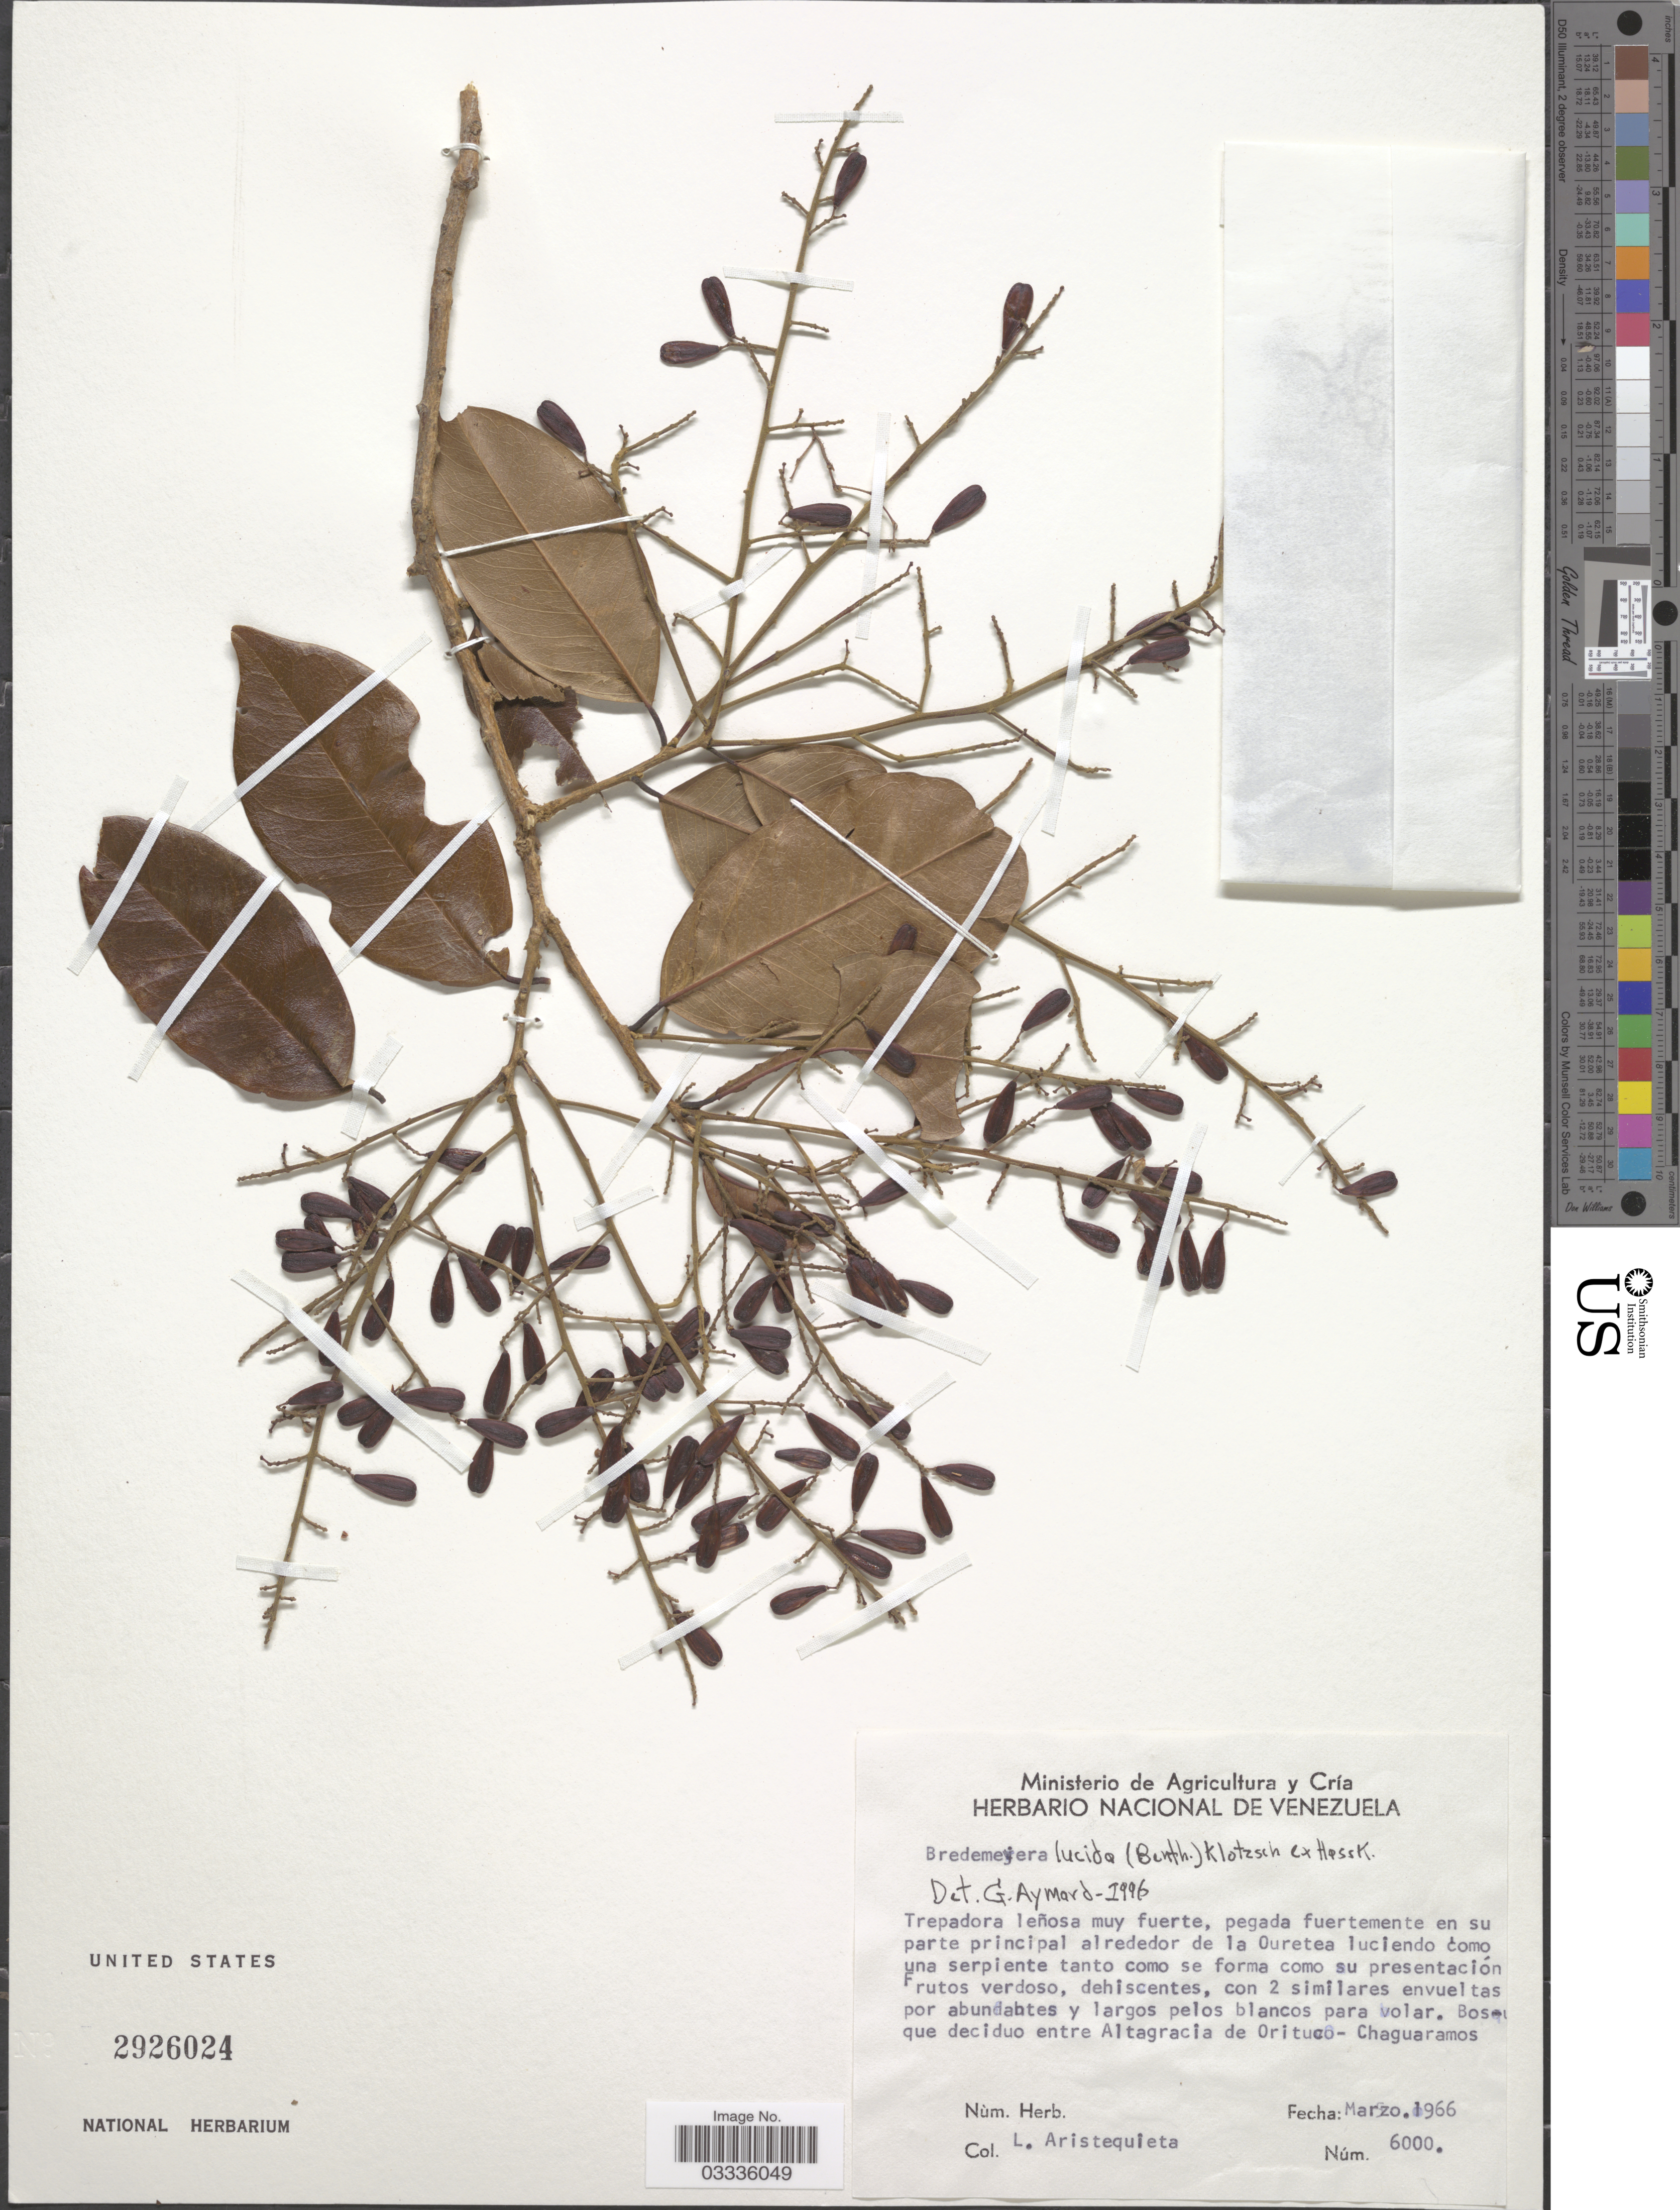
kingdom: Plantae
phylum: Tracheophyta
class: Magnoliopsida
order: Fabales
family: Polygalaceae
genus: Bredemeyera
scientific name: Bredemeyera lucida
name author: (Benth.) Klotzsch ex Hassk.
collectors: L. Aristeguieta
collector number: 6000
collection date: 1966-03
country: Venezuela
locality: Bosque deciduo entre Altagracia de Orituco- Chaguaramos.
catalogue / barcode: US 2926024